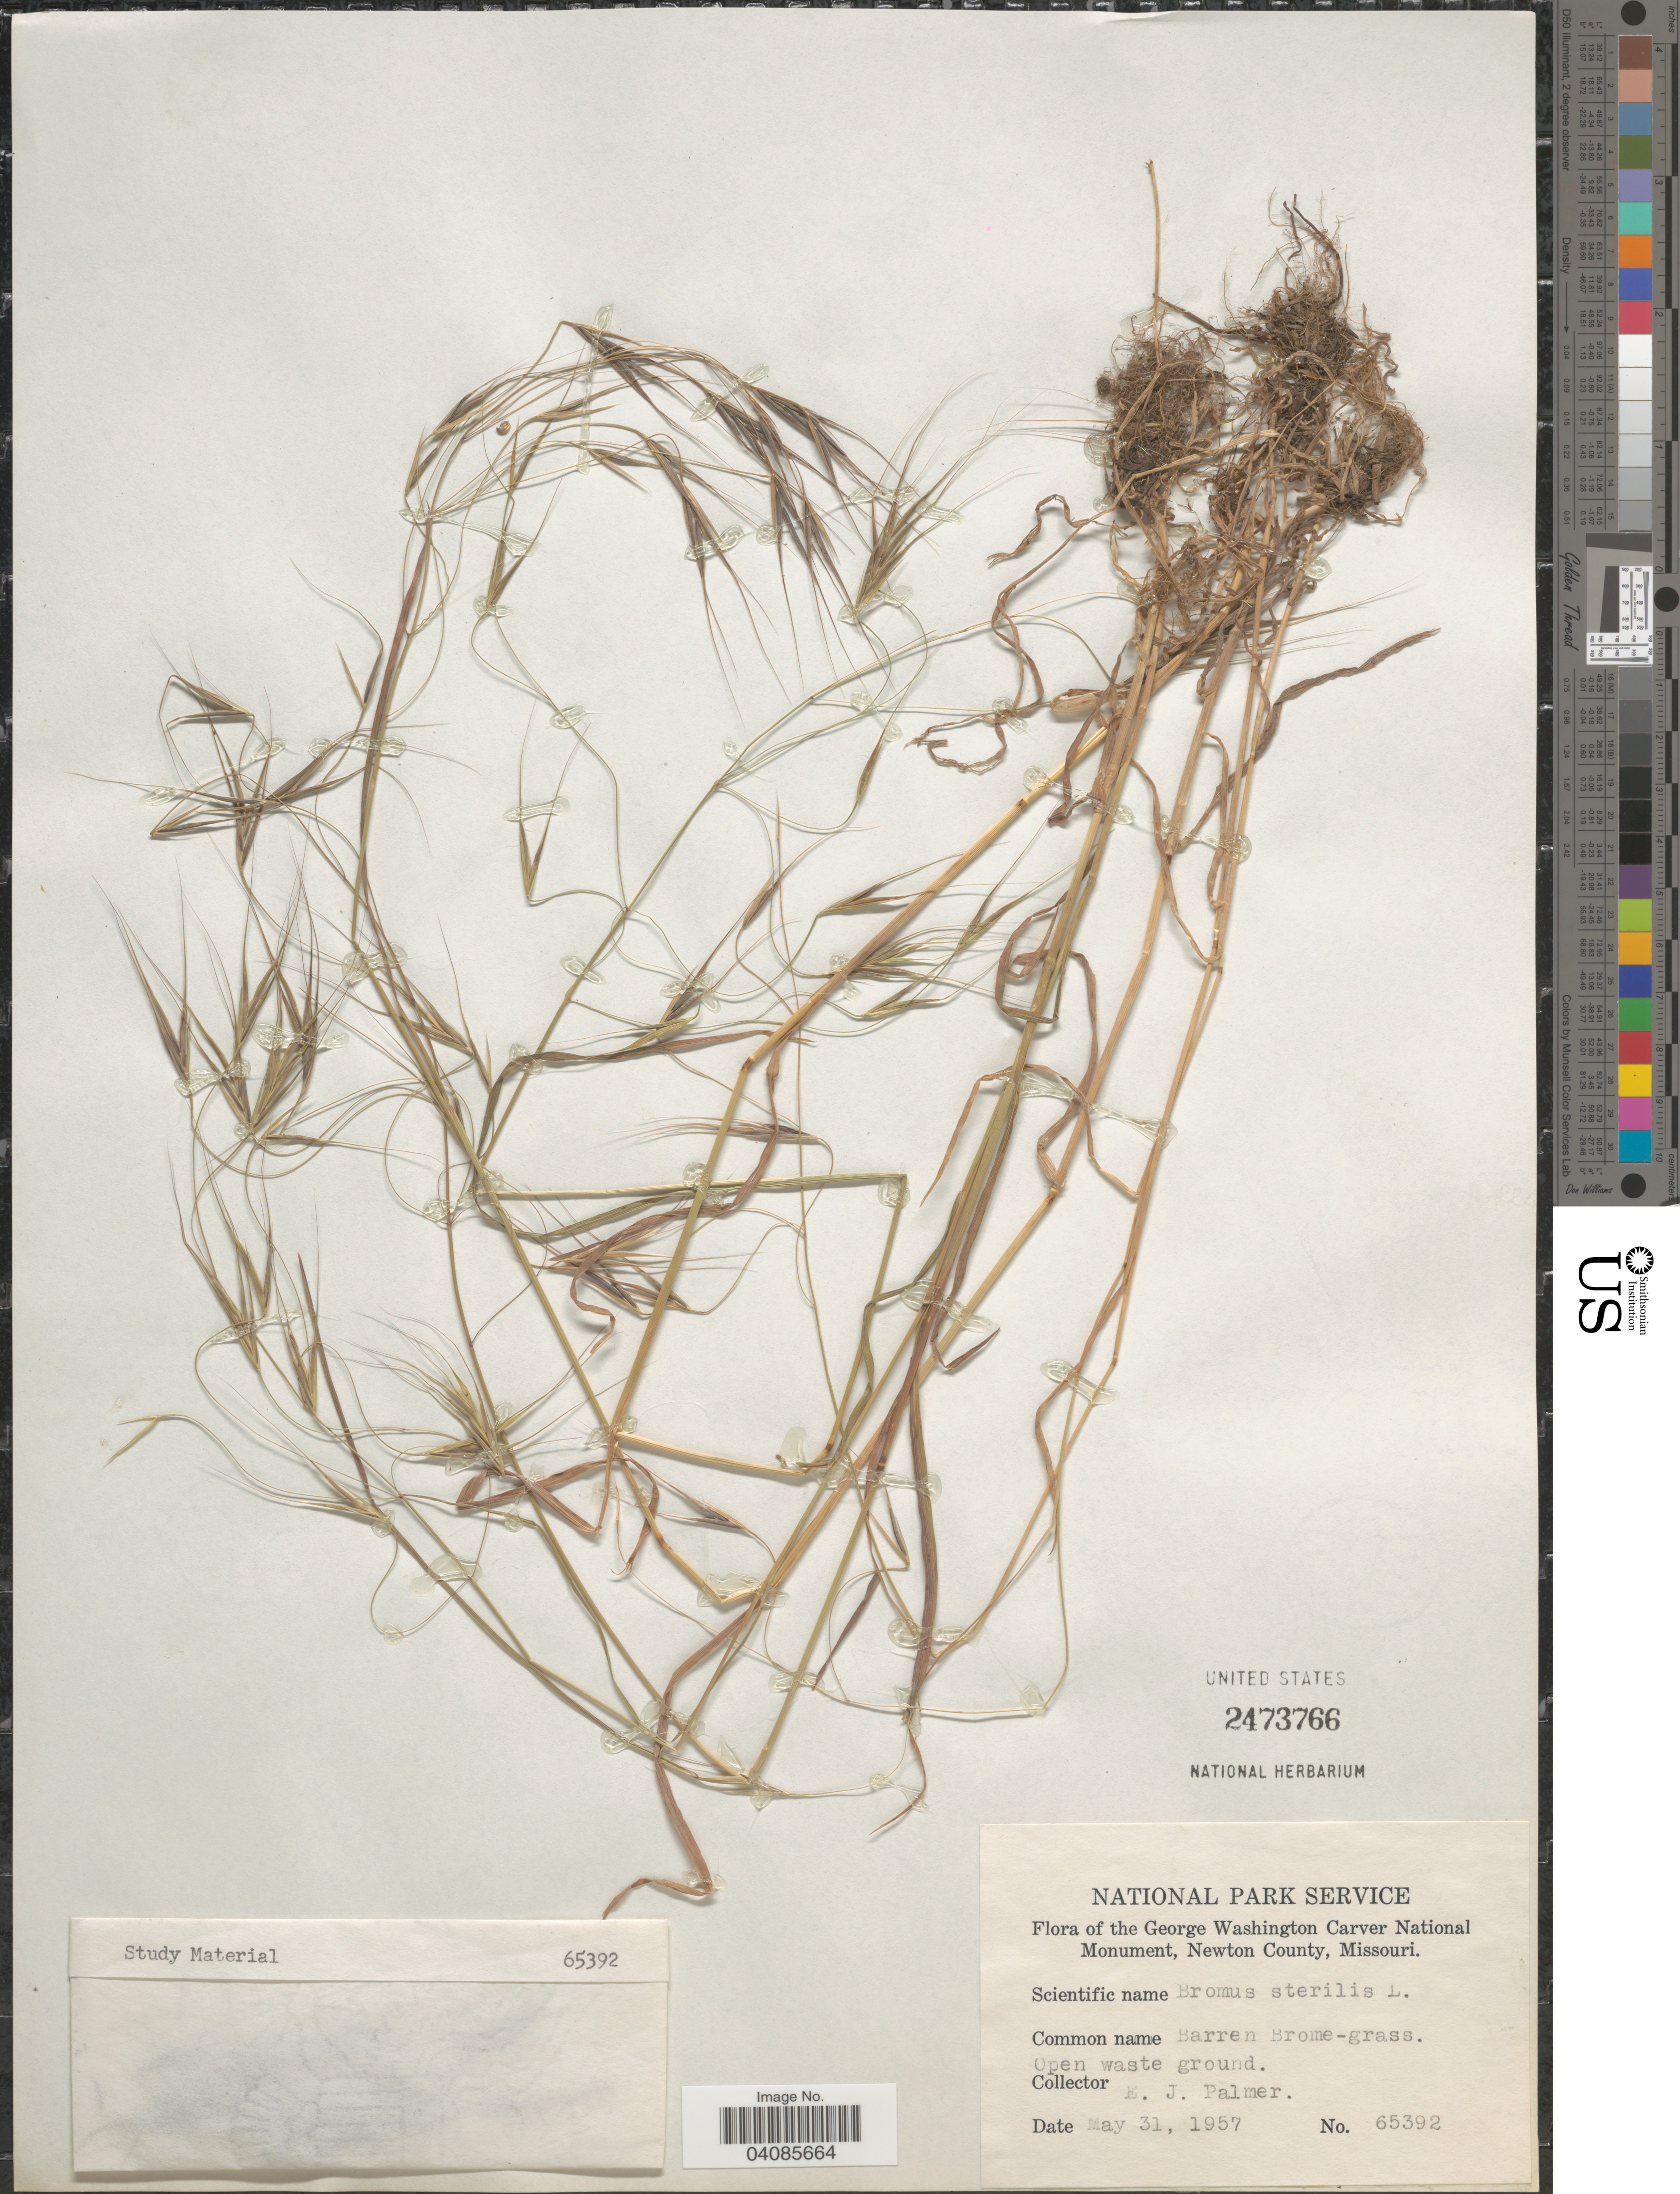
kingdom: Plantae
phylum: Tracheophyta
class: Liliopsida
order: Poales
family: Poaceae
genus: Bromus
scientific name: Bromus sterilis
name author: L.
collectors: E. J. Palmer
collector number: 65392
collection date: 1957-05-31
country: United States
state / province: Missouri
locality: The George Washington Carver National Monument, Newton County.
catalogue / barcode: US 2473766